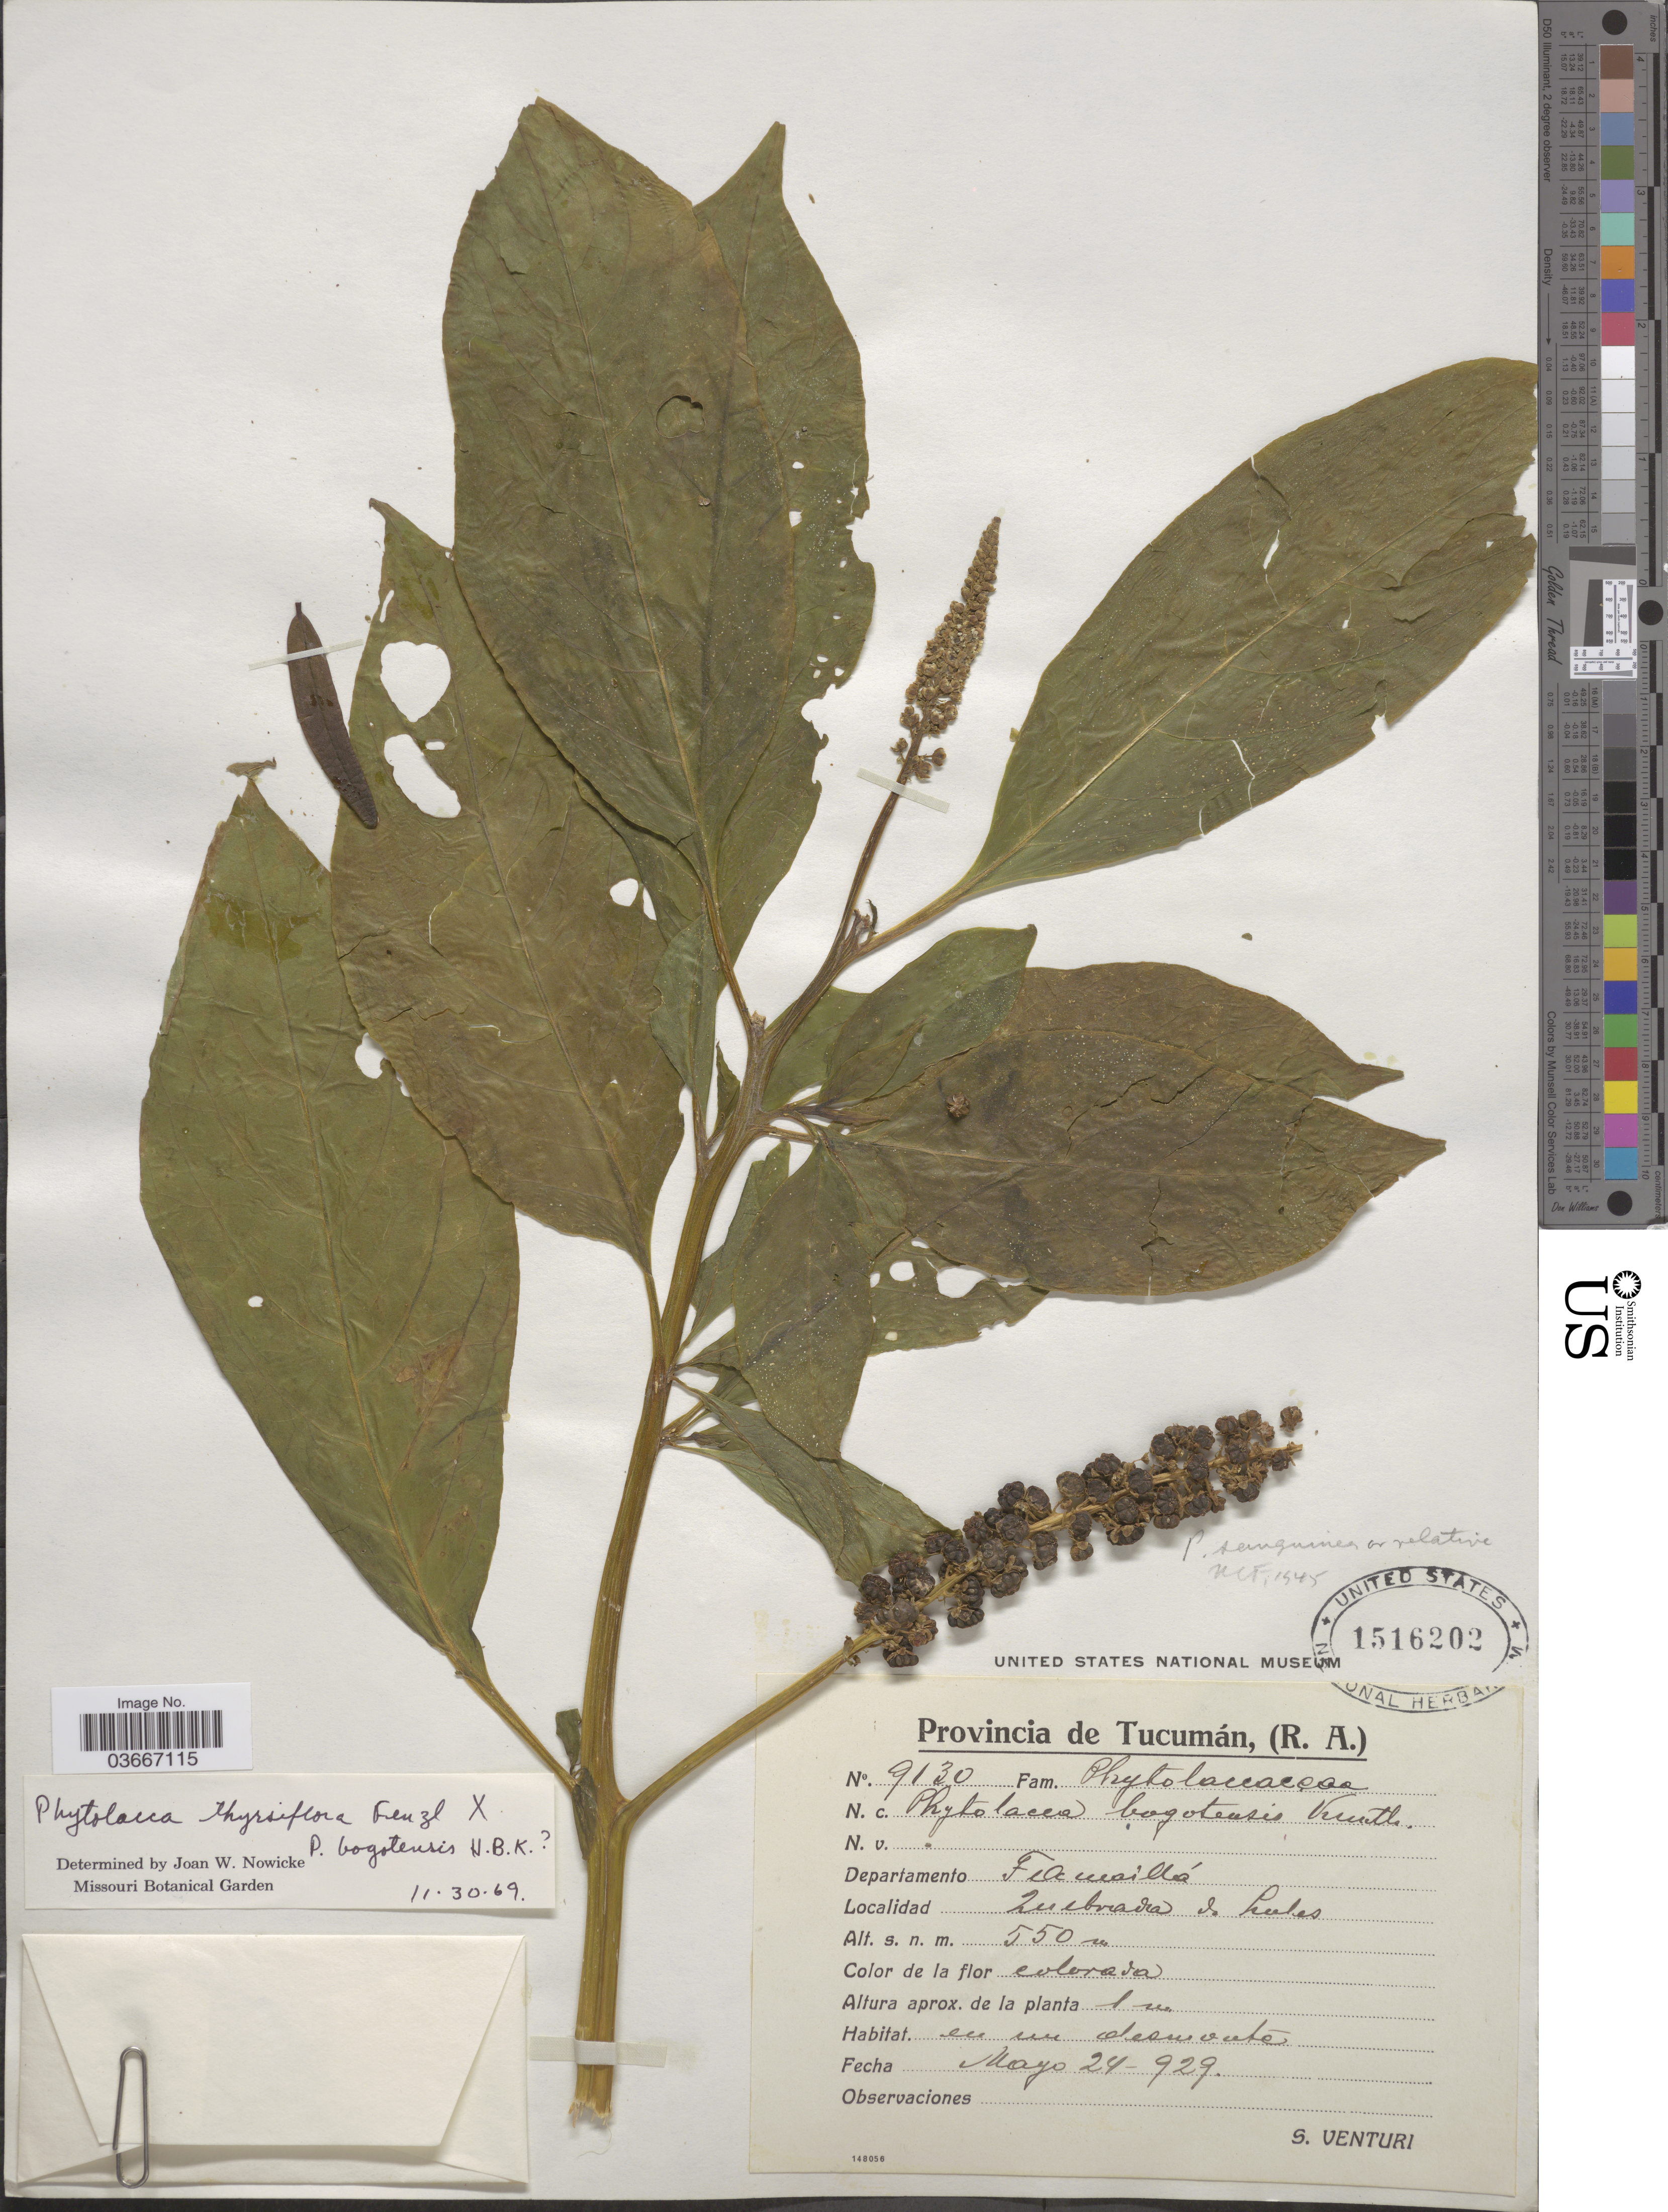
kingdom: Plantae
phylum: Tracheophyta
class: Magnoliopsida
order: Caryophyllales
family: Phytolaccaceae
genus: Phytolacca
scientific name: Phytolacca thyrsiflora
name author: Fenzl ex J.A. Schmidt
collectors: S. Venturi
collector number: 9130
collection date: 1929-05-24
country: Argentina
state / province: Tucuman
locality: (R. A.), Departamento Famaillá. Quebrada de Lules.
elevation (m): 550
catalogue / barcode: US 1516202